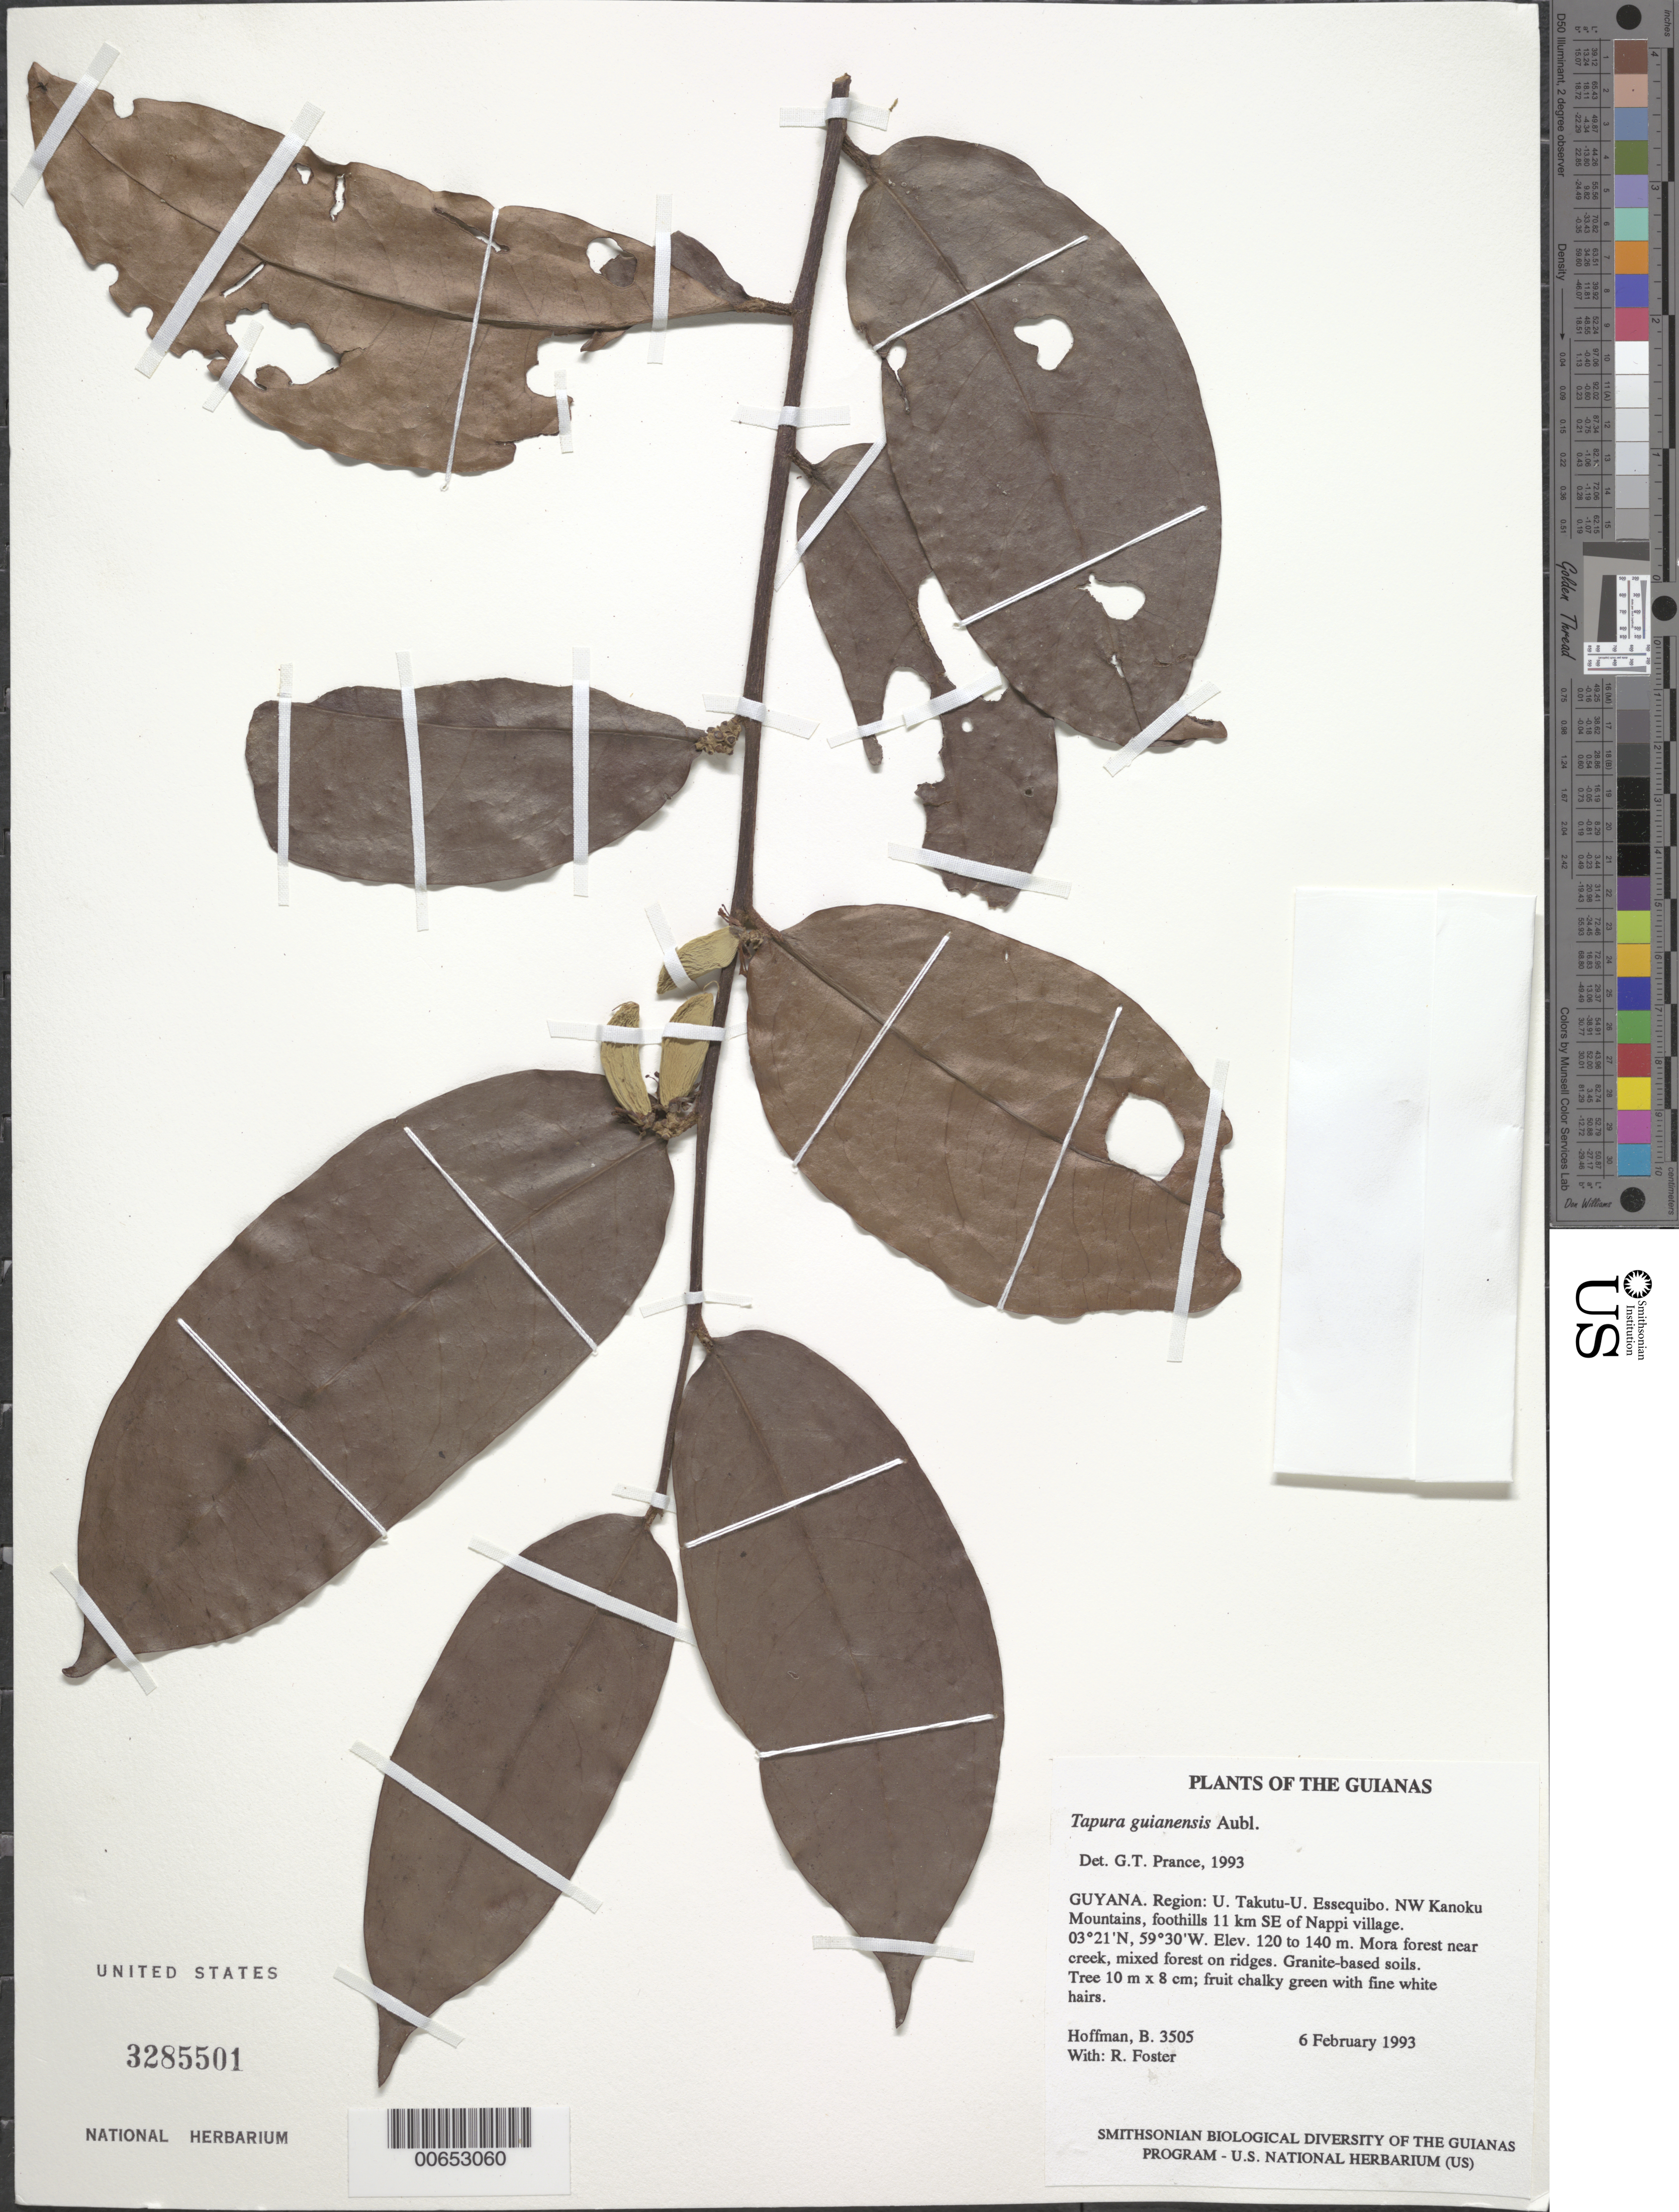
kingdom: Plantae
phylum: Tracheophyta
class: Magnoliopsida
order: Malpighiales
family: Dichapetalaceae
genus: Tapura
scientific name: Tapura guianensis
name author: Aubl.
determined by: Prance, G. T.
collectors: B. Hoffman & R. Foster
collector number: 3505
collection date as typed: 6 February 1993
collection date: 1993-02-06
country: Guyana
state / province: U. Takutu-U. Essequibo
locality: NW Kanuku Mountains, foothills 11 km SE of Nappi village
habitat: Mora forest near creek, mixed forest on ridges. Granite-based soils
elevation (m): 120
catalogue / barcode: US 3285501